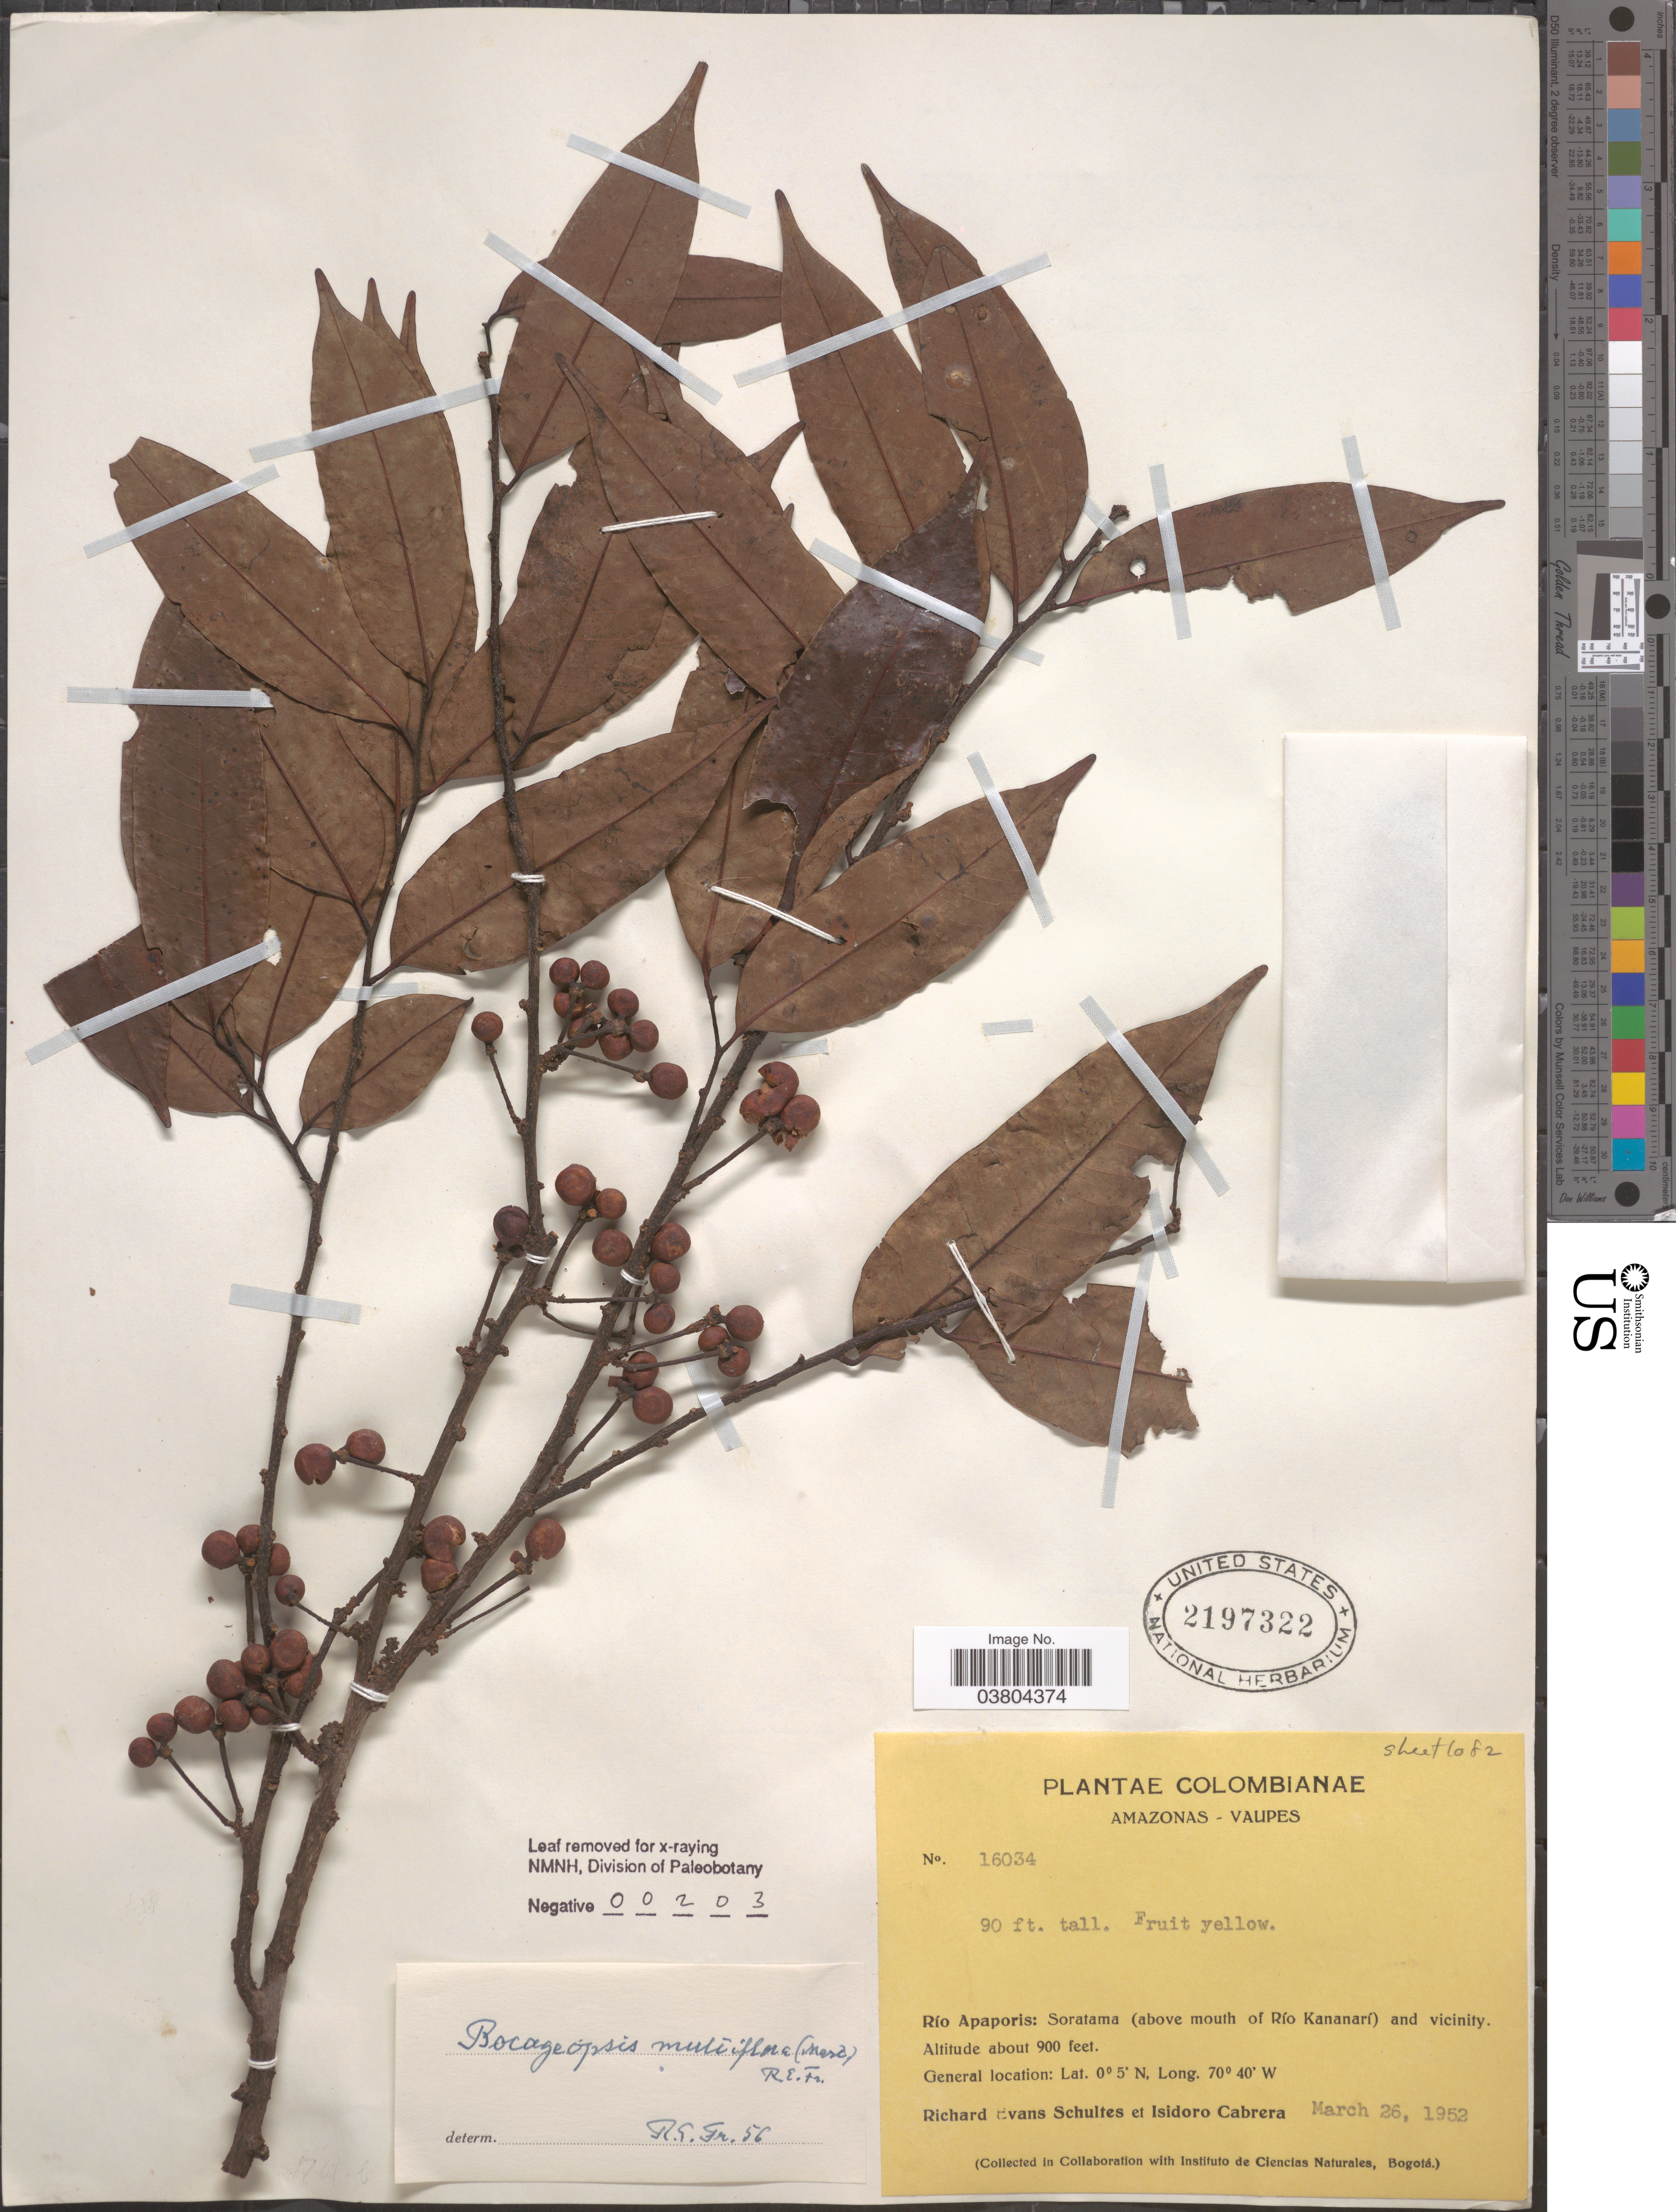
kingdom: Plantae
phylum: Tracheophyta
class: Magnoliopsida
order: Magnoliales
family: Annonaceae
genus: Bocageopsis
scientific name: Bocageopsis multiflora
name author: (Mart.) R.E. Fr.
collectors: R. E. Schultes & I. Cabrera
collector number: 16034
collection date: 1952-03-26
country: Colombia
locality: Amazonas-Vaupés. Río Apaporis: Soratama (above mouth of Río Kananarí) and vicinity.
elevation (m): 274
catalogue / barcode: US 2197322